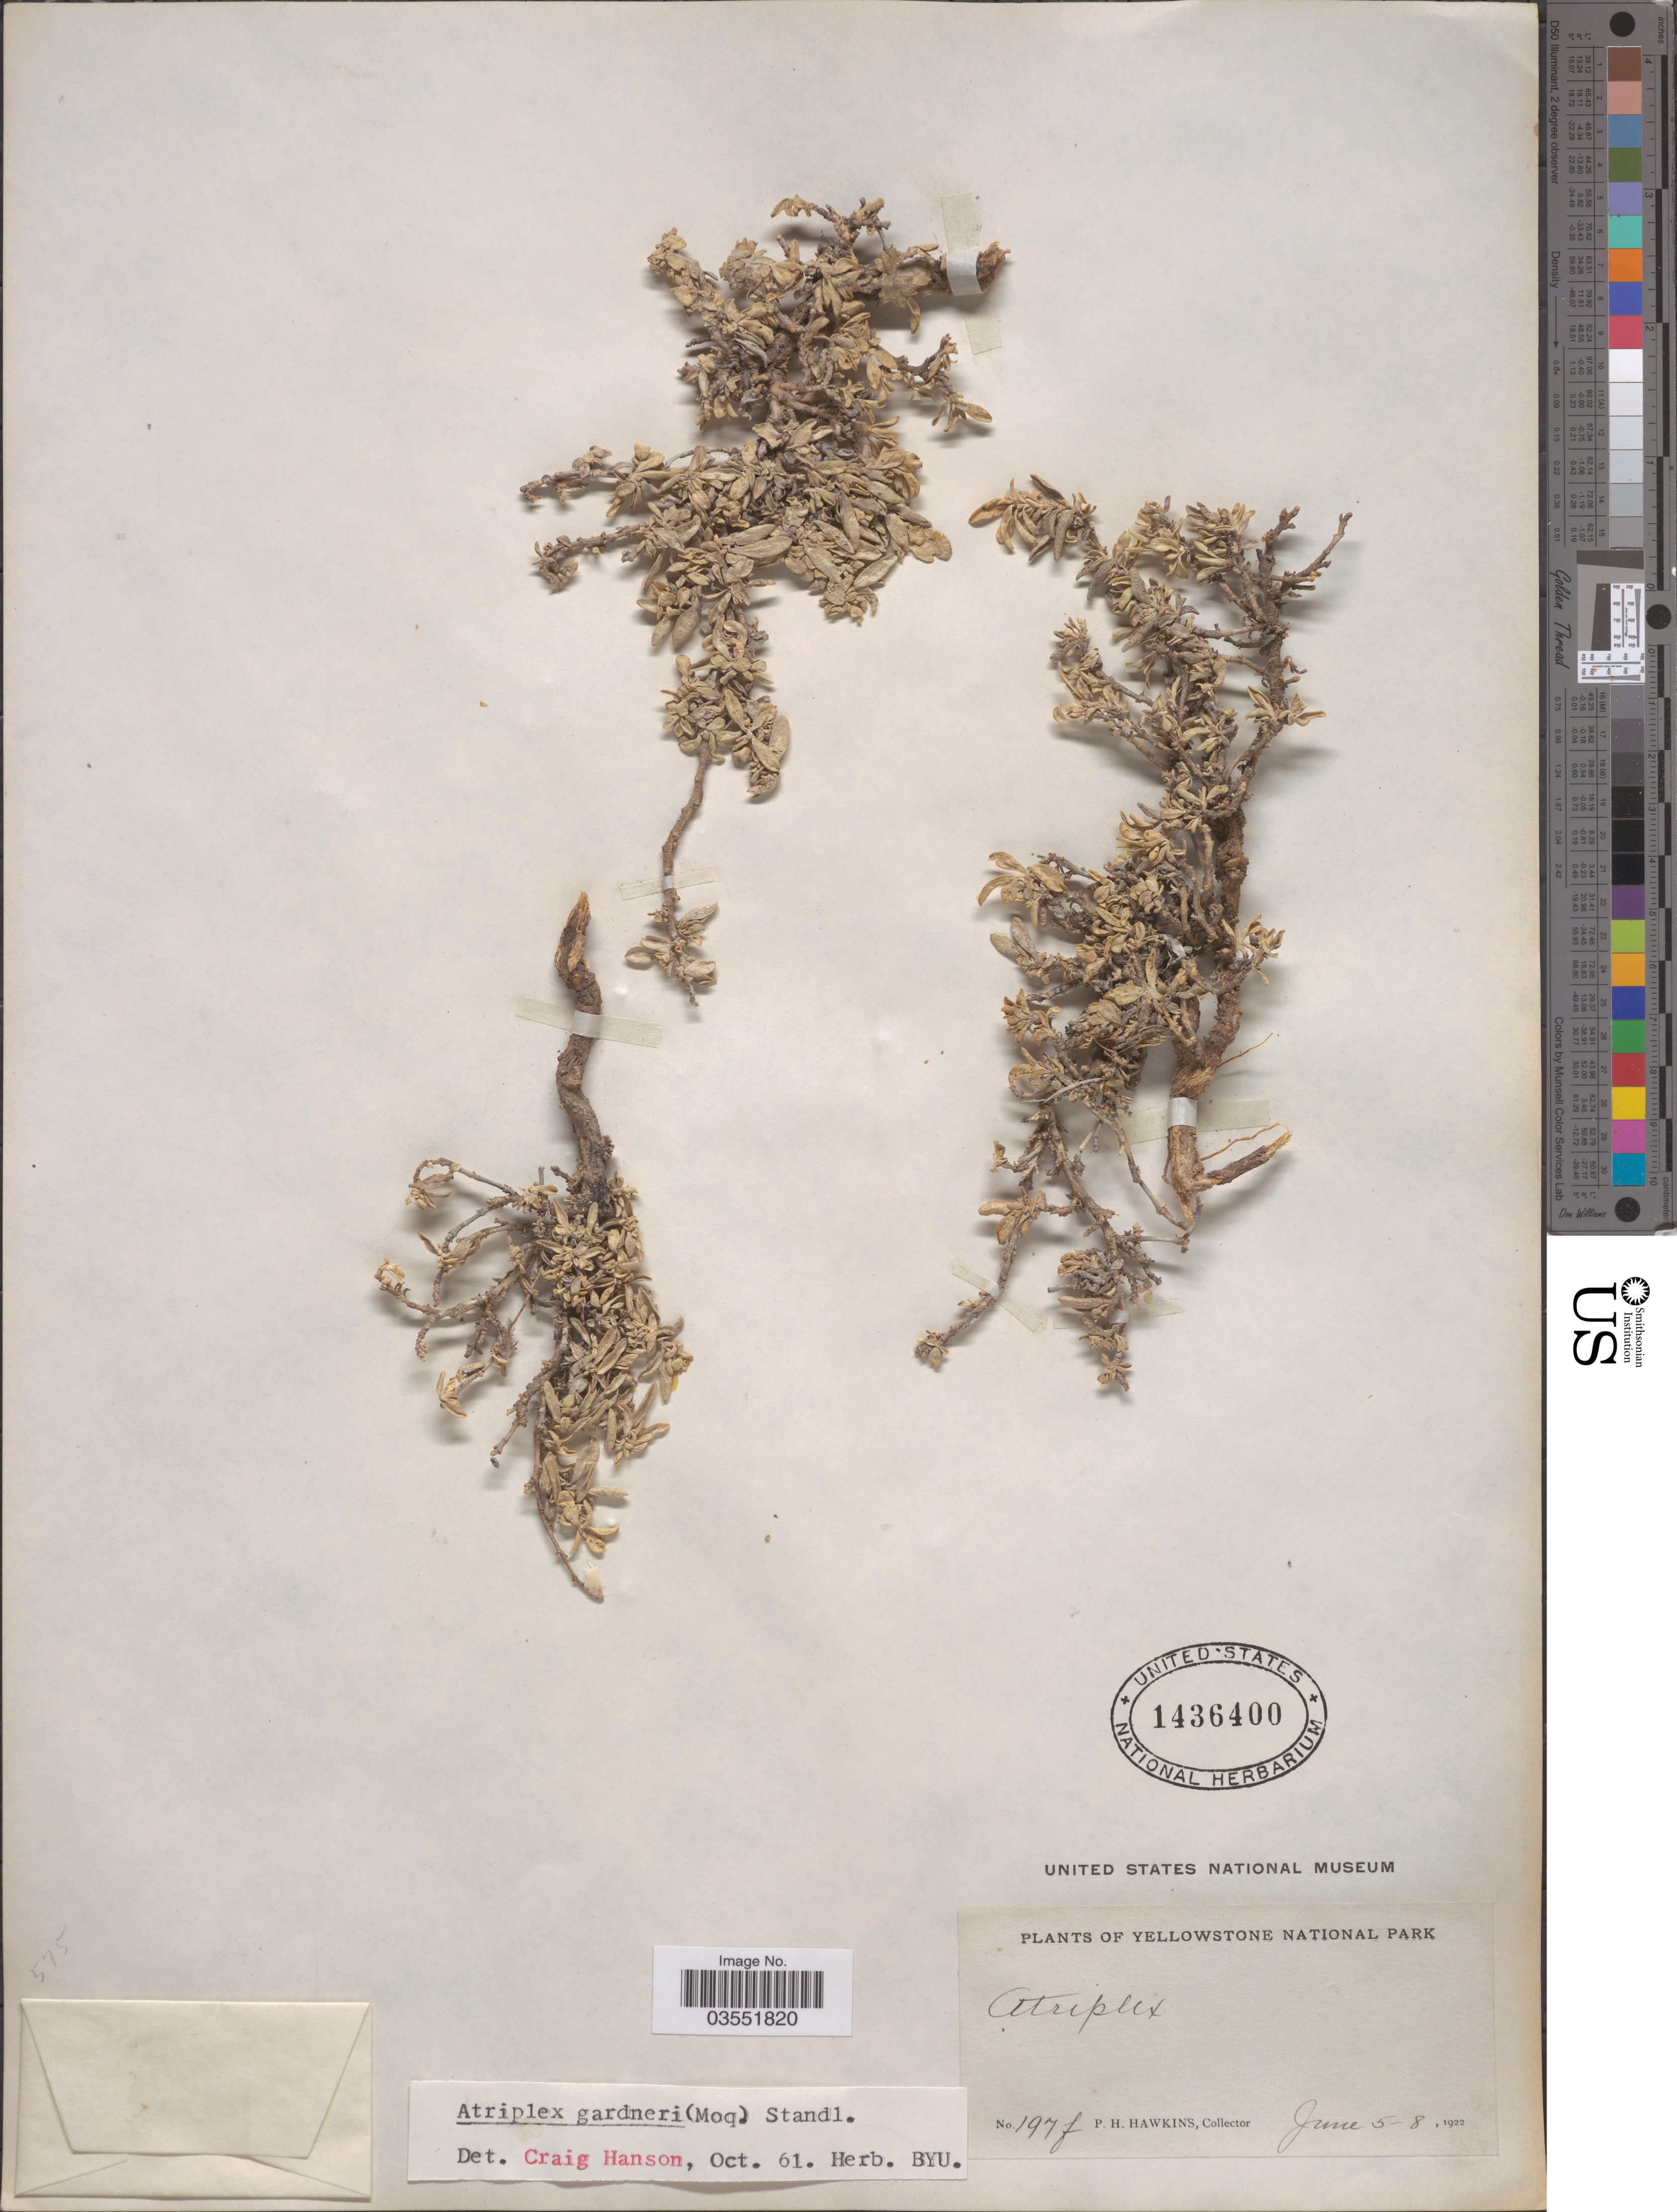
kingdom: Plantae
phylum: Tracheophyta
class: Magnoliopsida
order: Caryophyllales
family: Amaranthaceae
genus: Atriplex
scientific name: Atriplex gardneri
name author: (Moq.) D. Dietr.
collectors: P. Hawkins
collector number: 197f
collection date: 1922-06-05/1922-06-08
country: United States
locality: Yellowstone National Park.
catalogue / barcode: US 1436400